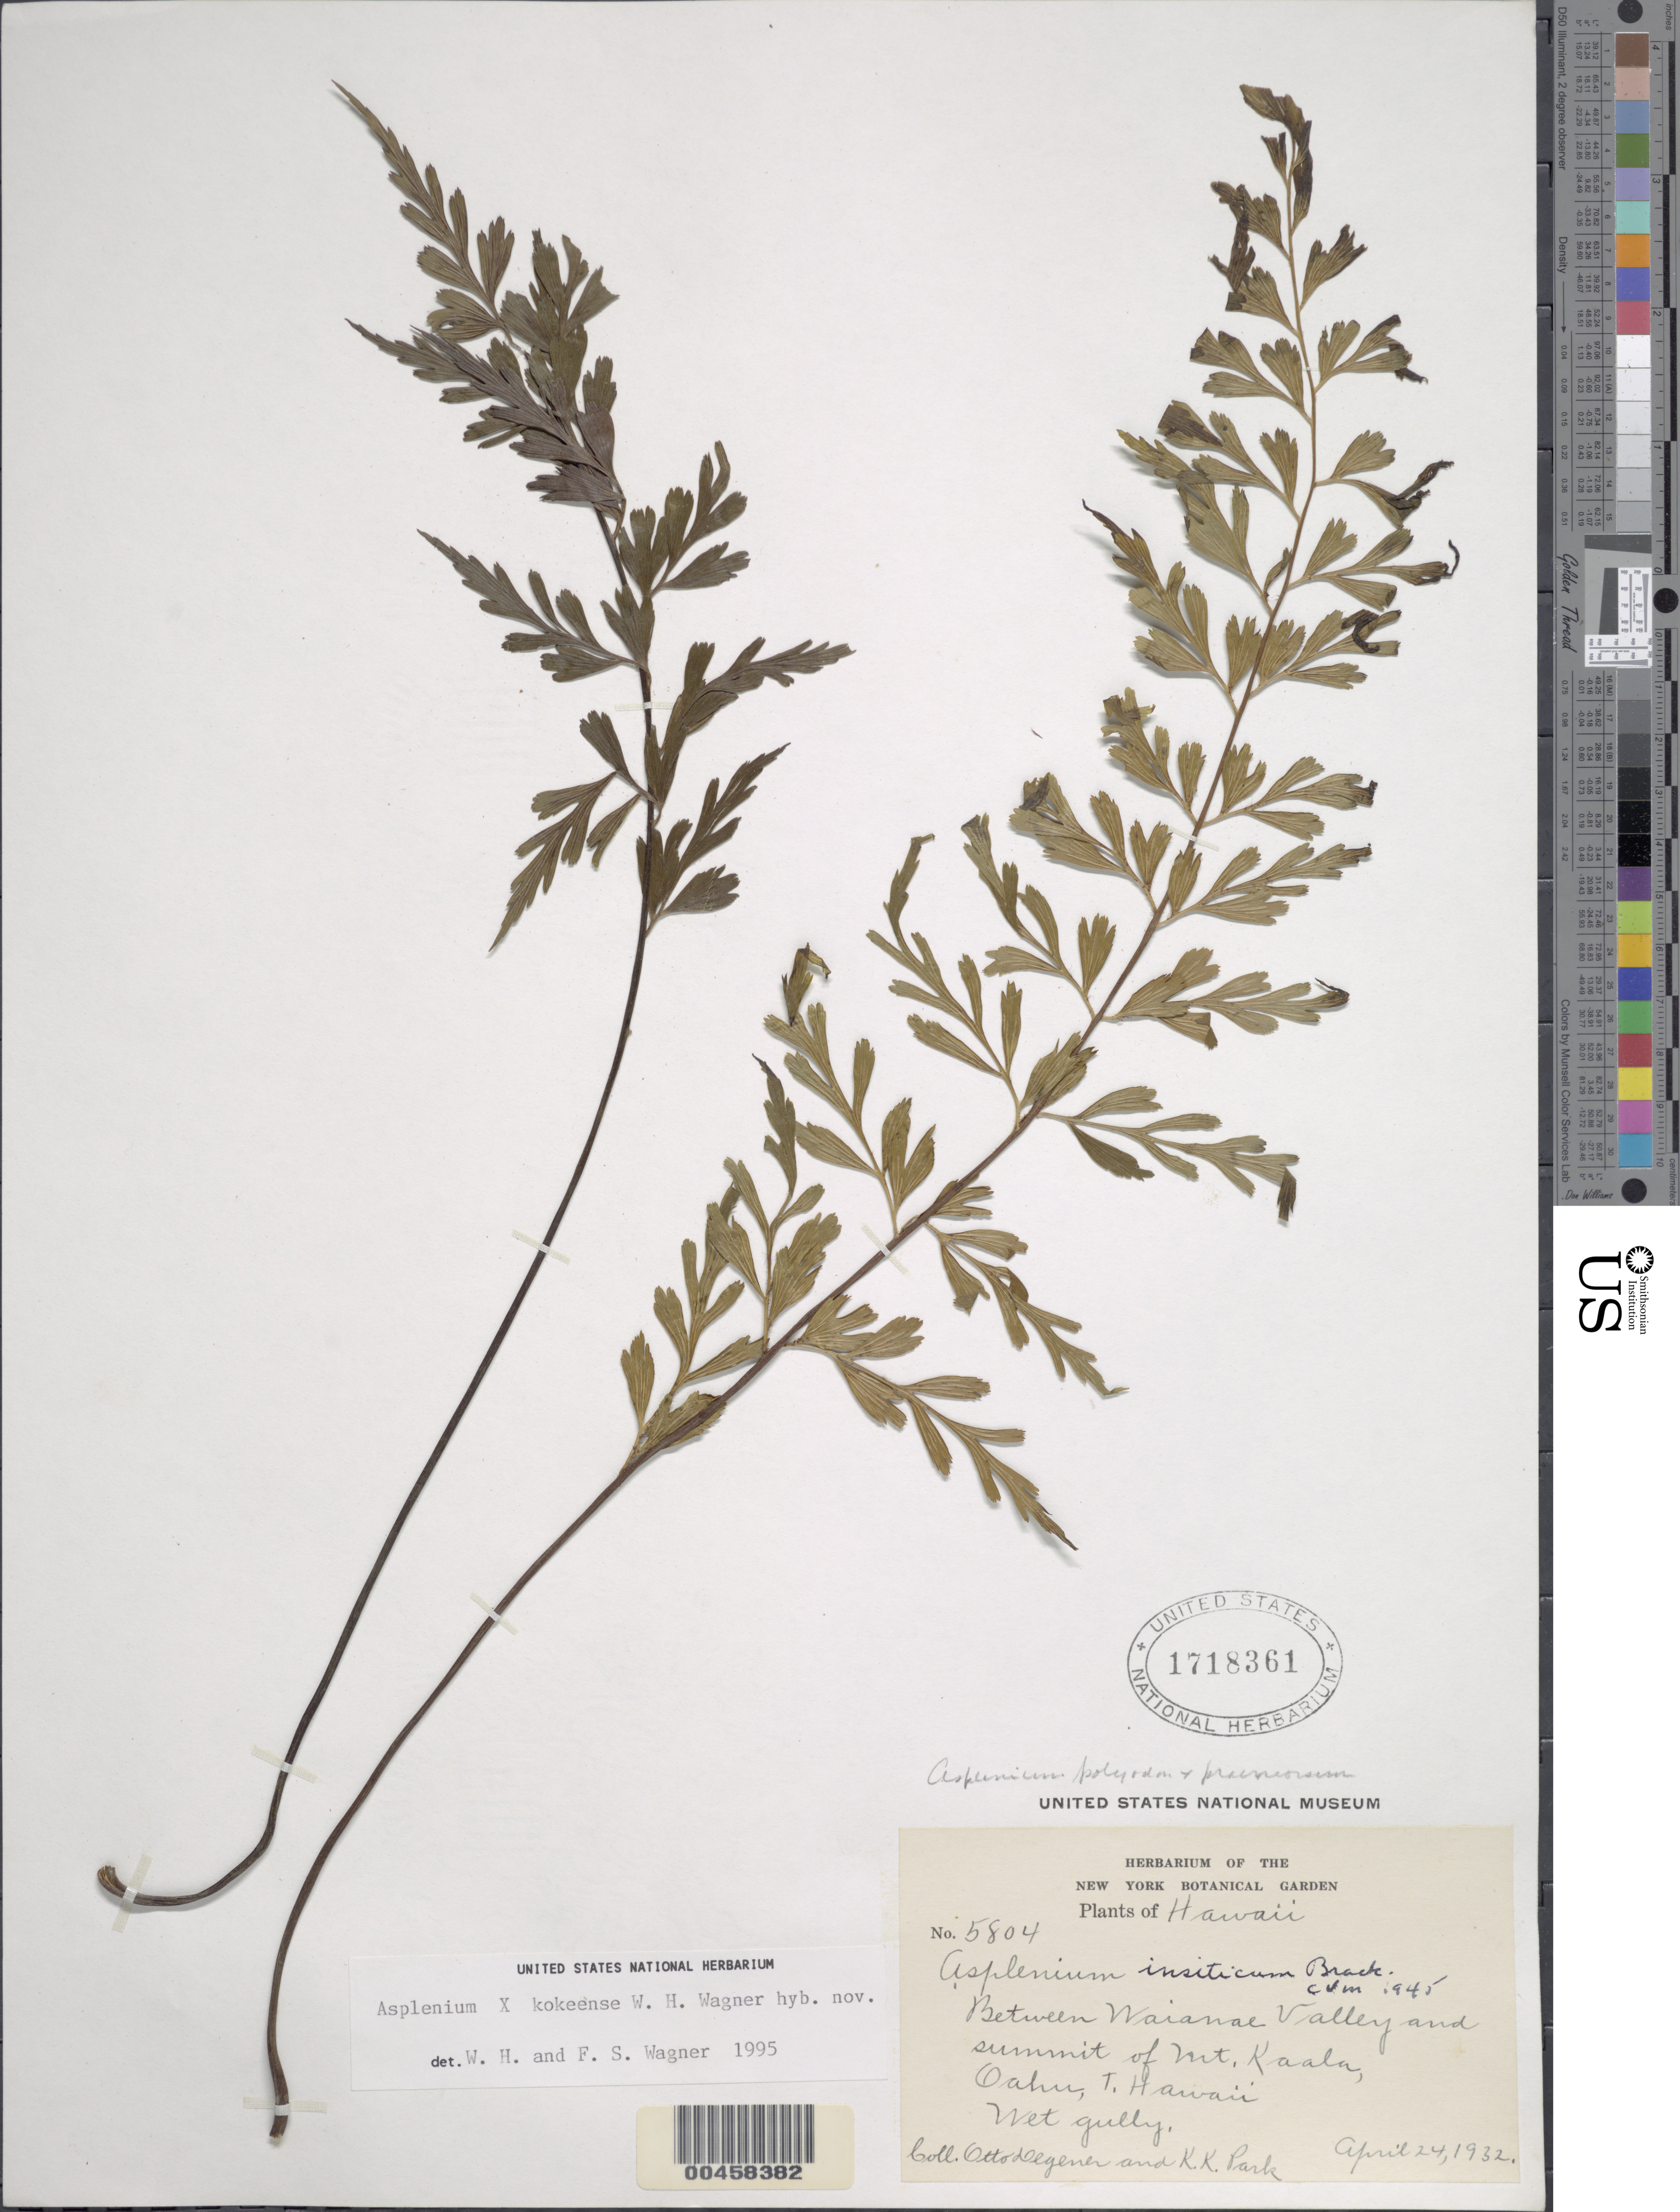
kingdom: Plantae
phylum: Tracheophyta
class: Polypodiopsida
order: Polypodiales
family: Aspleniaceae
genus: Asplenium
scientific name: Asplenium x kokeense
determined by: Wagner, W. L.; Wagner, F. S.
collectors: O. Degener & K. Park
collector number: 5804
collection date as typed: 24 Apr 1932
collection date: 1932-04-24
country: United States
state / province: Hawaii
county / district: Honolulu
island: Oahu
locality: Between Waianae Valley and summit of Mt. Kaala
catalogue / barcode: US 1718361